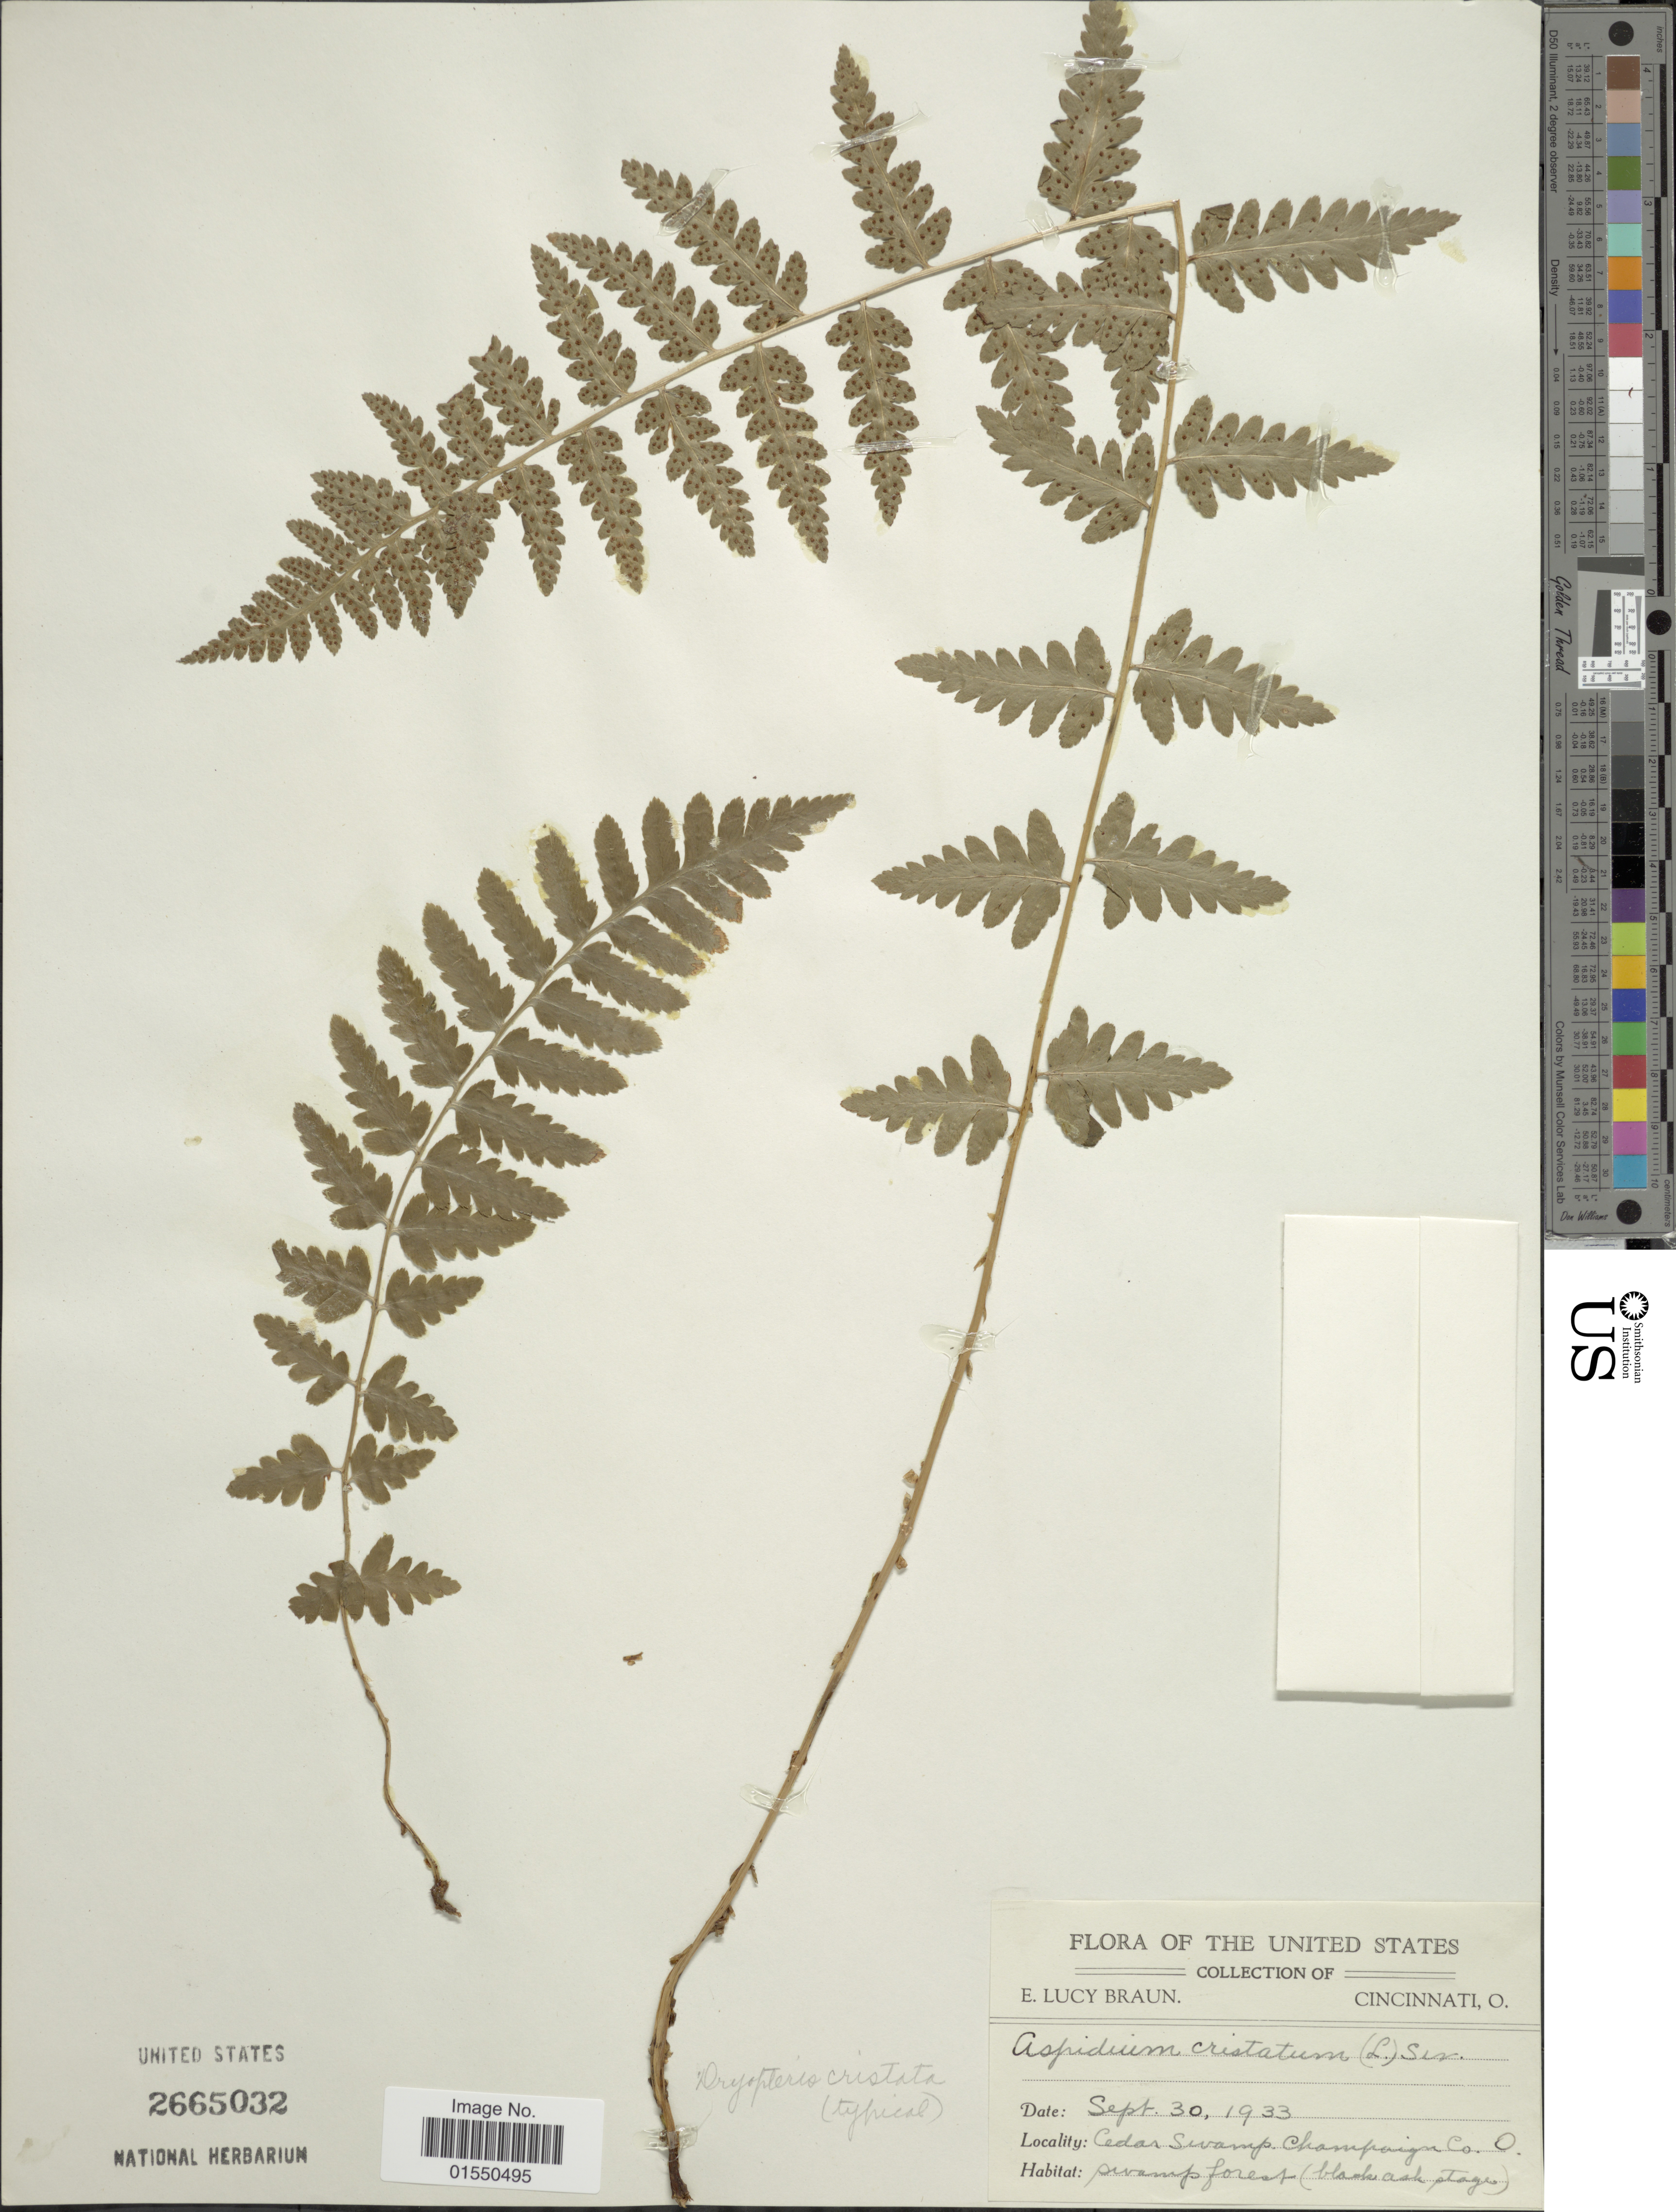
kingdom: Plantae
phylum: Tracheophyta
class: Polypodiopsida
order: Polypodiales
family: Dryopteridaceae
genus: Dryopteris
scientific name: Dryopteris cristata var. spinulosa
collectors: E. L. Braun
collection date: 1933-09-30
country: United States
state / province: Ohio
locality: Cedar Swamp, Champaign Co.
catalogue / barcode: US 2665032